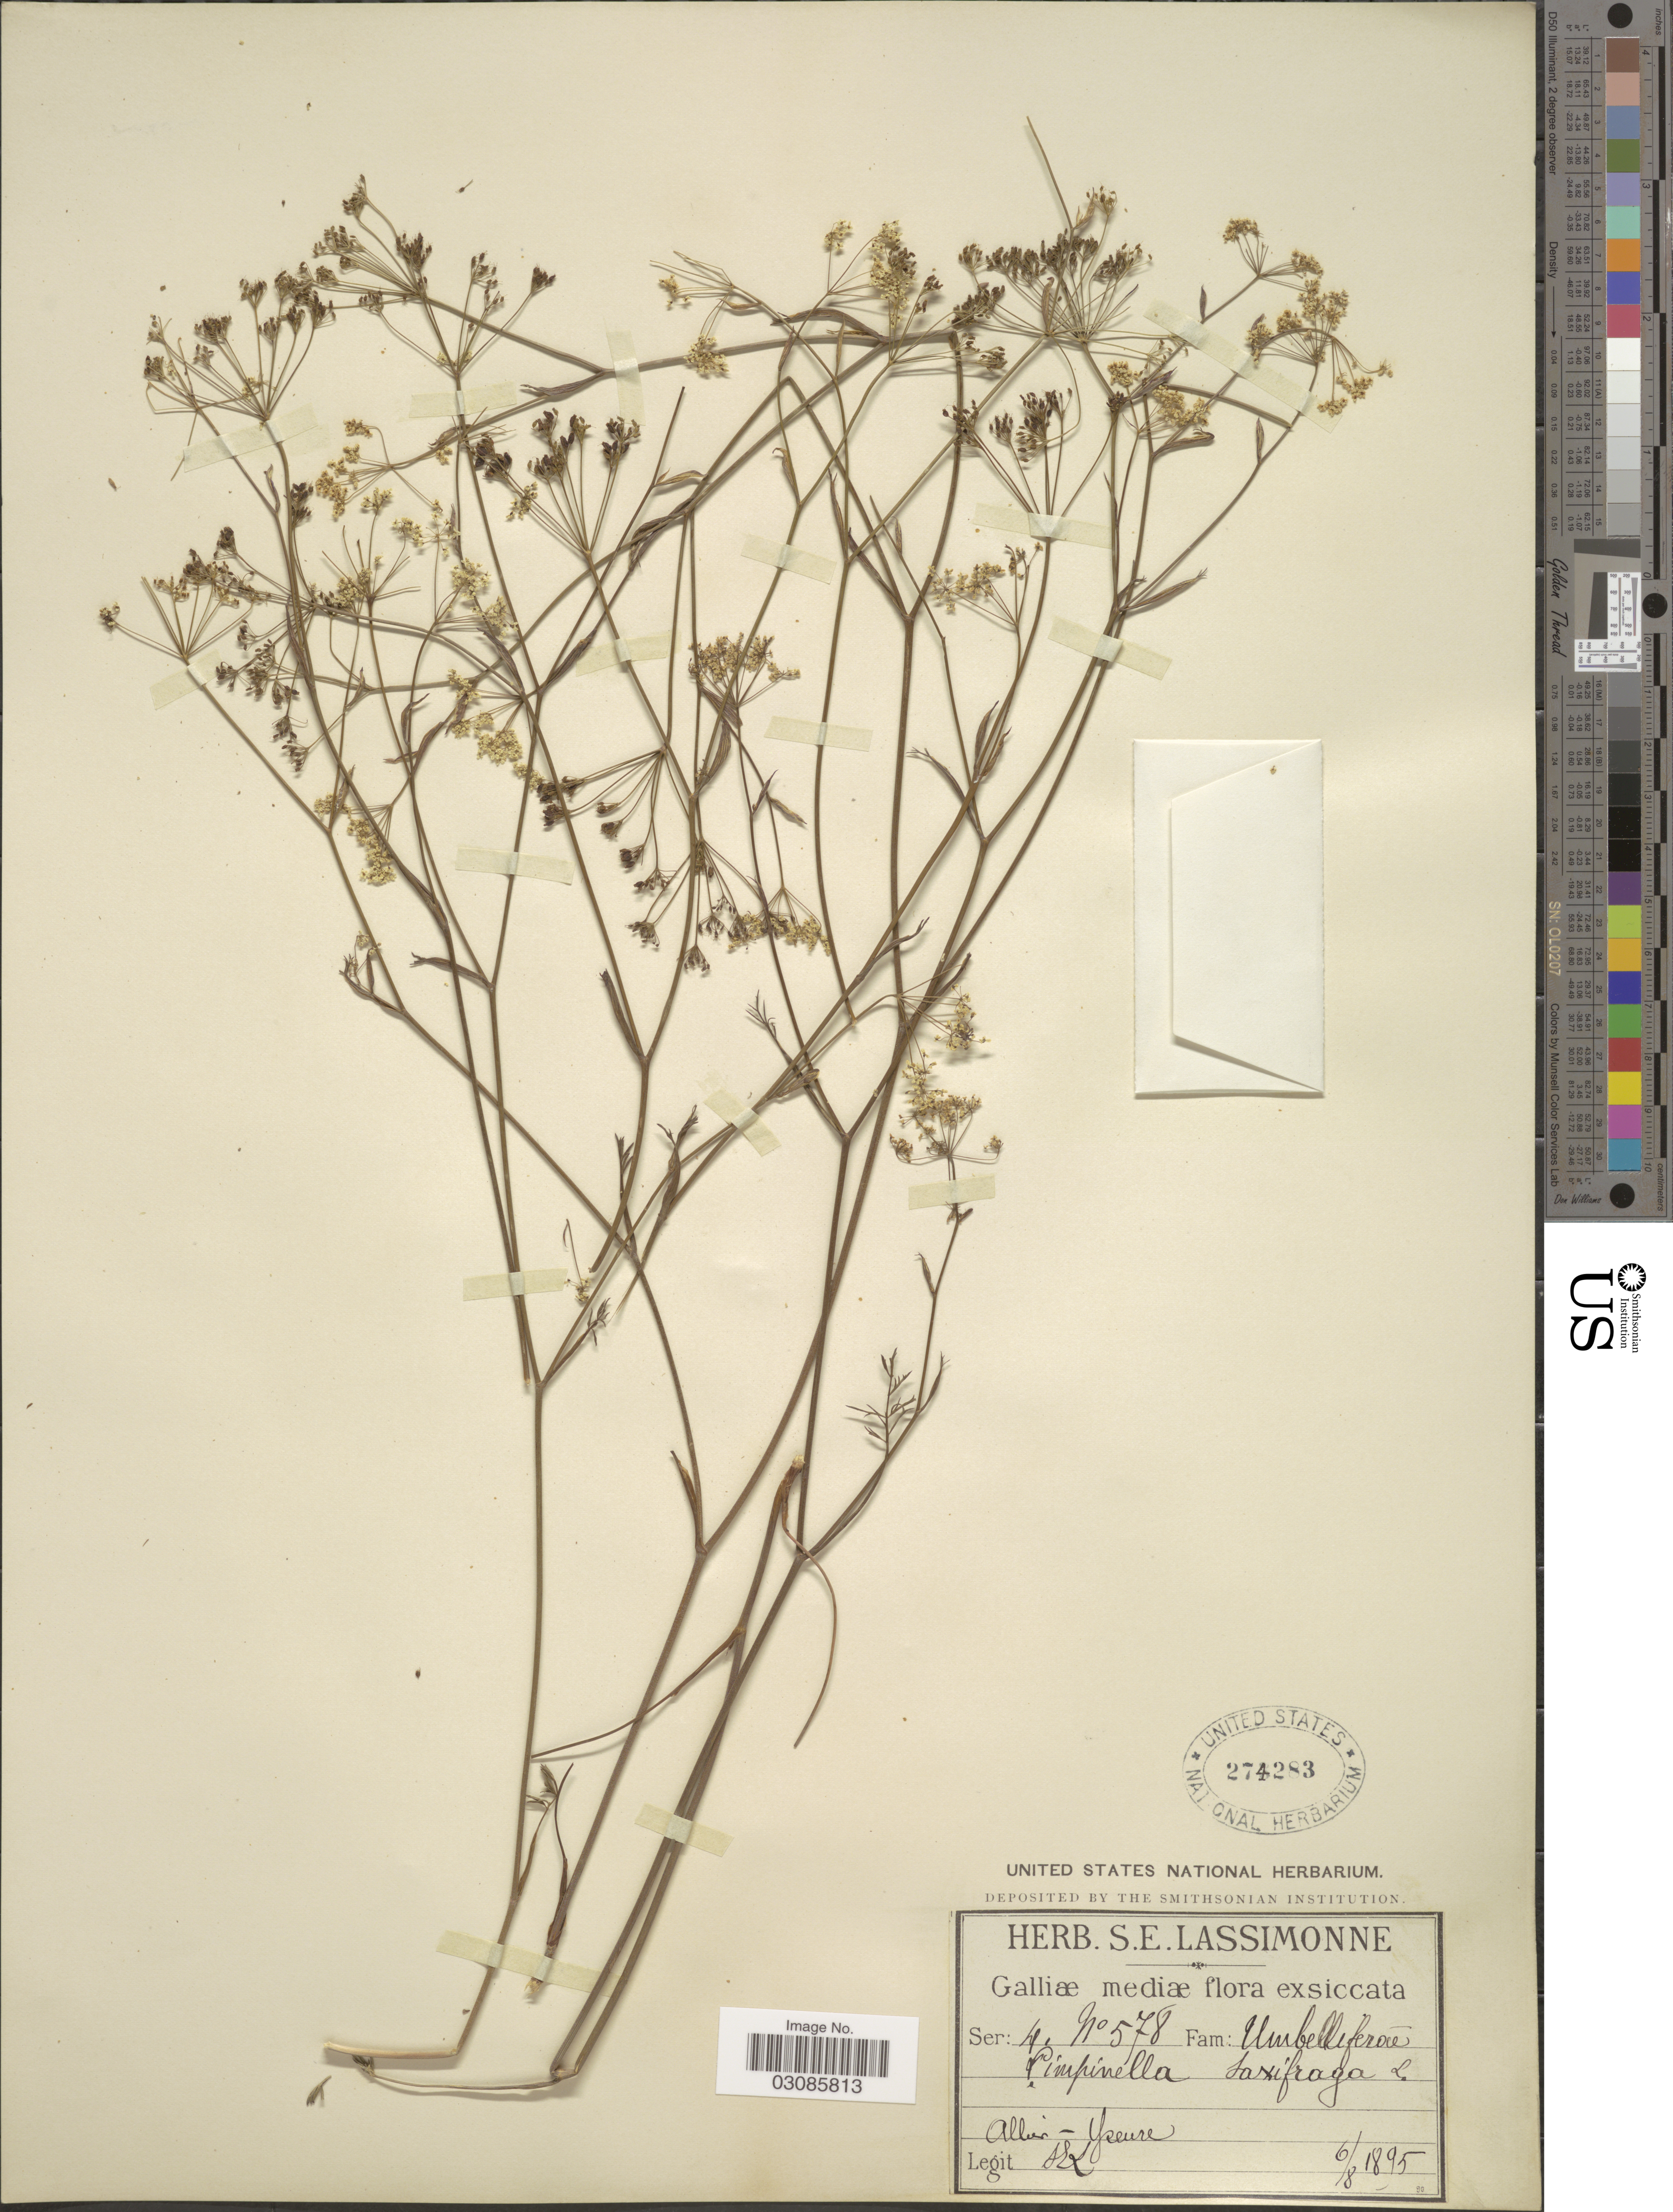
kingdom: Plantae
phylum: Tracheophyta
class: Magnoliopsida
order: Apiales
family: Apiaceae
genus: Pimpinella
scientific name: Pimpinella saxifraga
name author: L.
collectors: S. Lassimonne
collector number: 578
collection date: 1895-08-06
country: France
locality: Galliae mediæ. Allier-Yzeure.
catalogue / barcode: US 274283